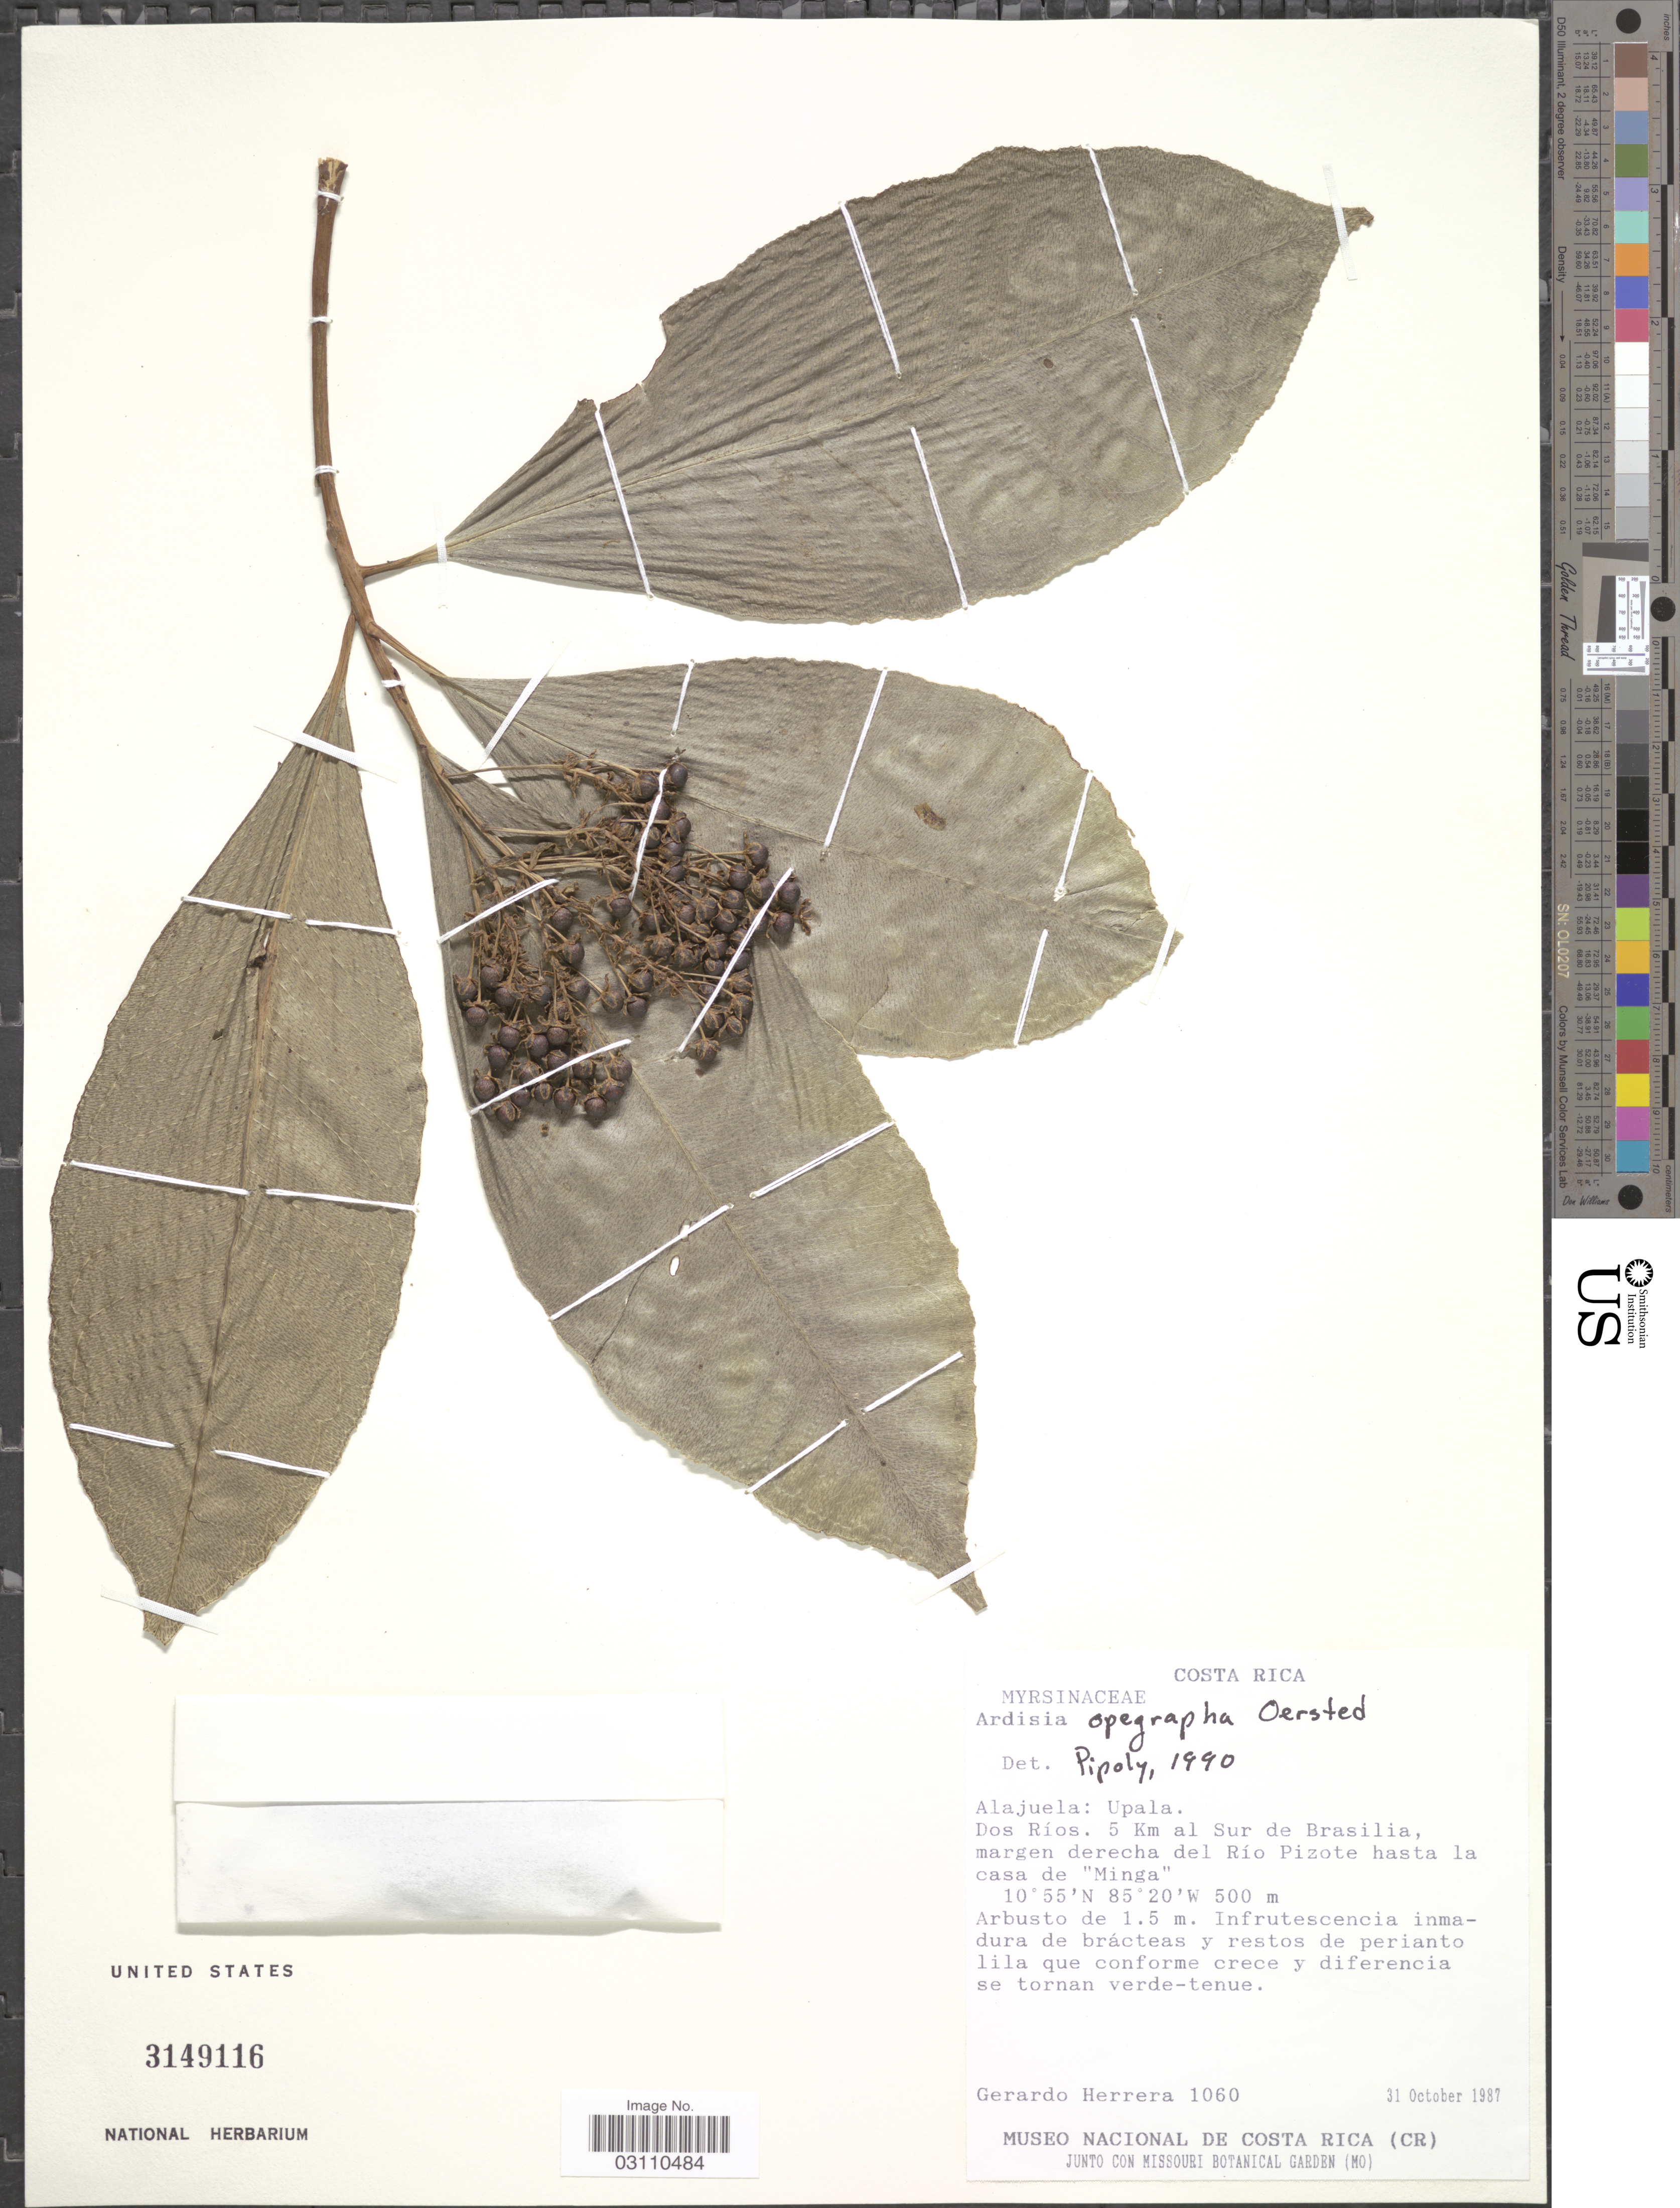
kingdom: Plantae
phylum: Tracheophyta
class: Magnoliopsida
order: Ericales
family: Primulaceae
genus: Ardisia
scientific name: Ardisia opegrapha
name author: Oerst.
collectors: G. Herrera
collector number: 1060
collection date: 1987-10-31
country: Costa Rica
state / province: Alajuela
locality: Upala. Dos Ríos. 5 Km al Sur de Brasilia, margen derecha del Río Pizote hasta la casa de "Minga".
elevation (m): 500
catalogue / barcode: US 3149116